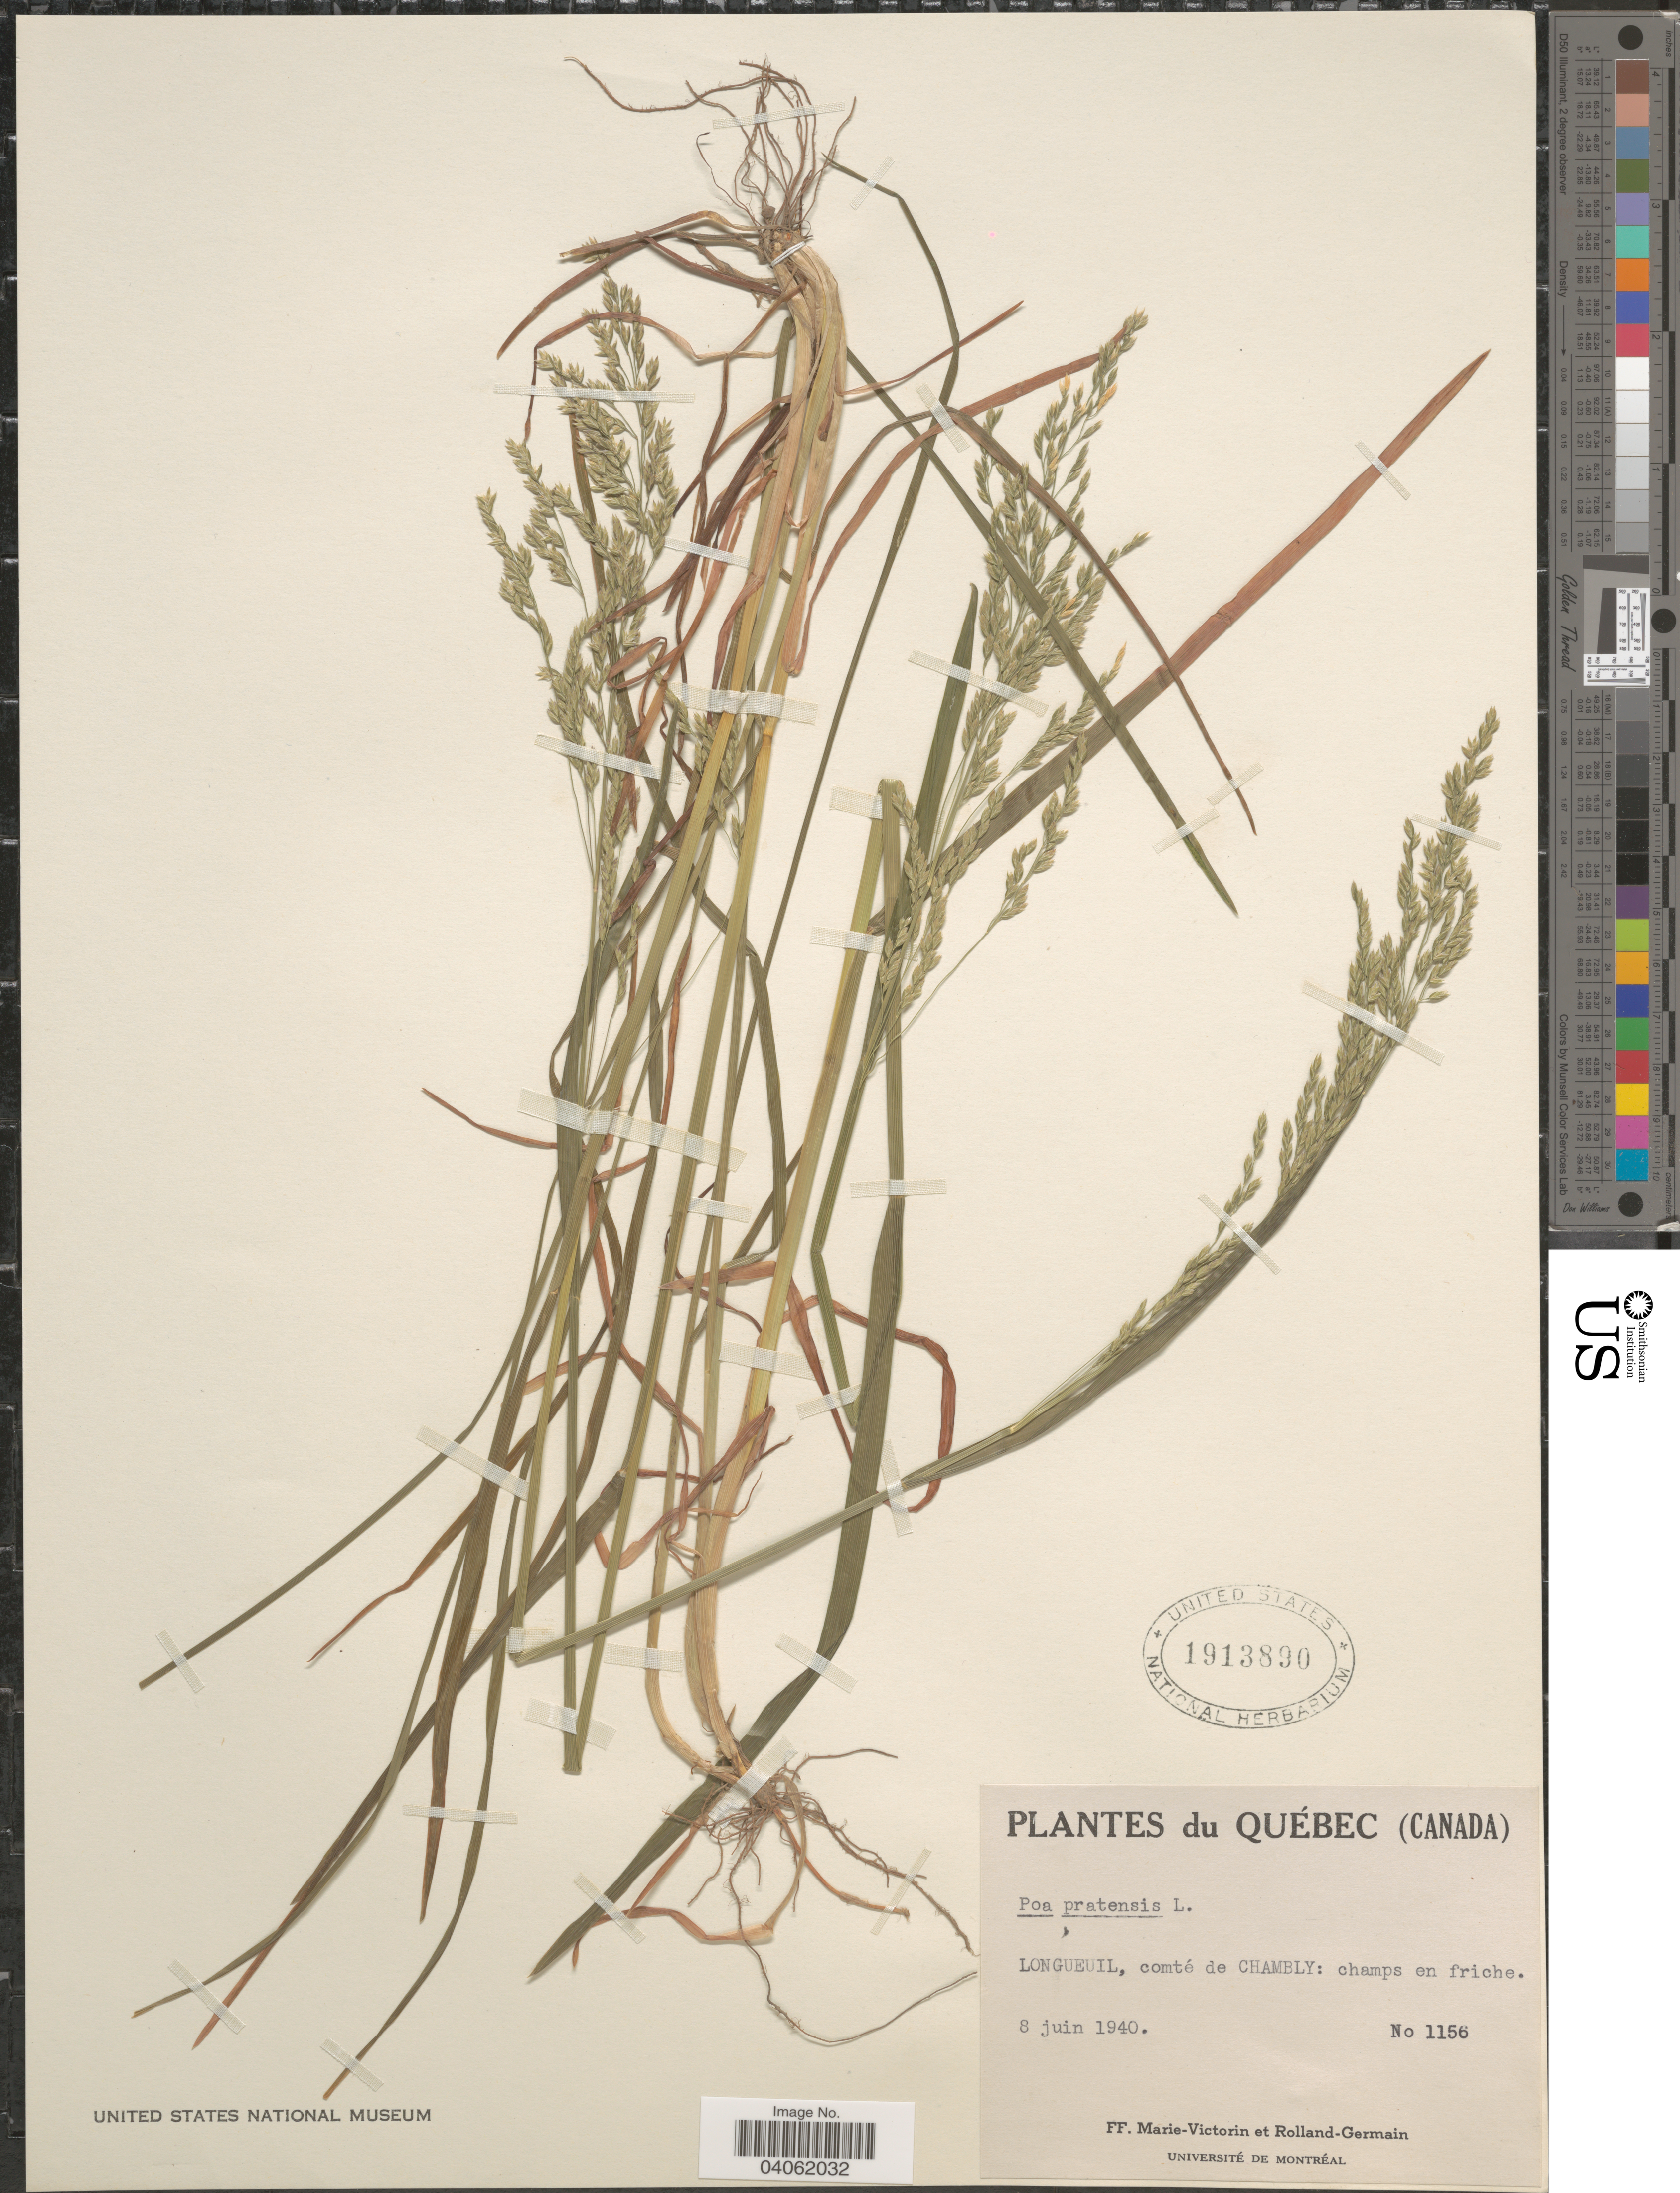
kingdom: Plantae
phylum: Tracheophyta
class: Liliopsida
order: Poales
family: Poaceae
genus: Poa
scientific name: Poa pratensis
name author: L.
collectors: F. Marie-Victorin & Rolland-Germain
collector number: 1156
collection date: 1940-06-08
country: Canada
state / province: Quebec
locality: Longueuil, comté de Chambly.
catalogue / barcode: US 1913890